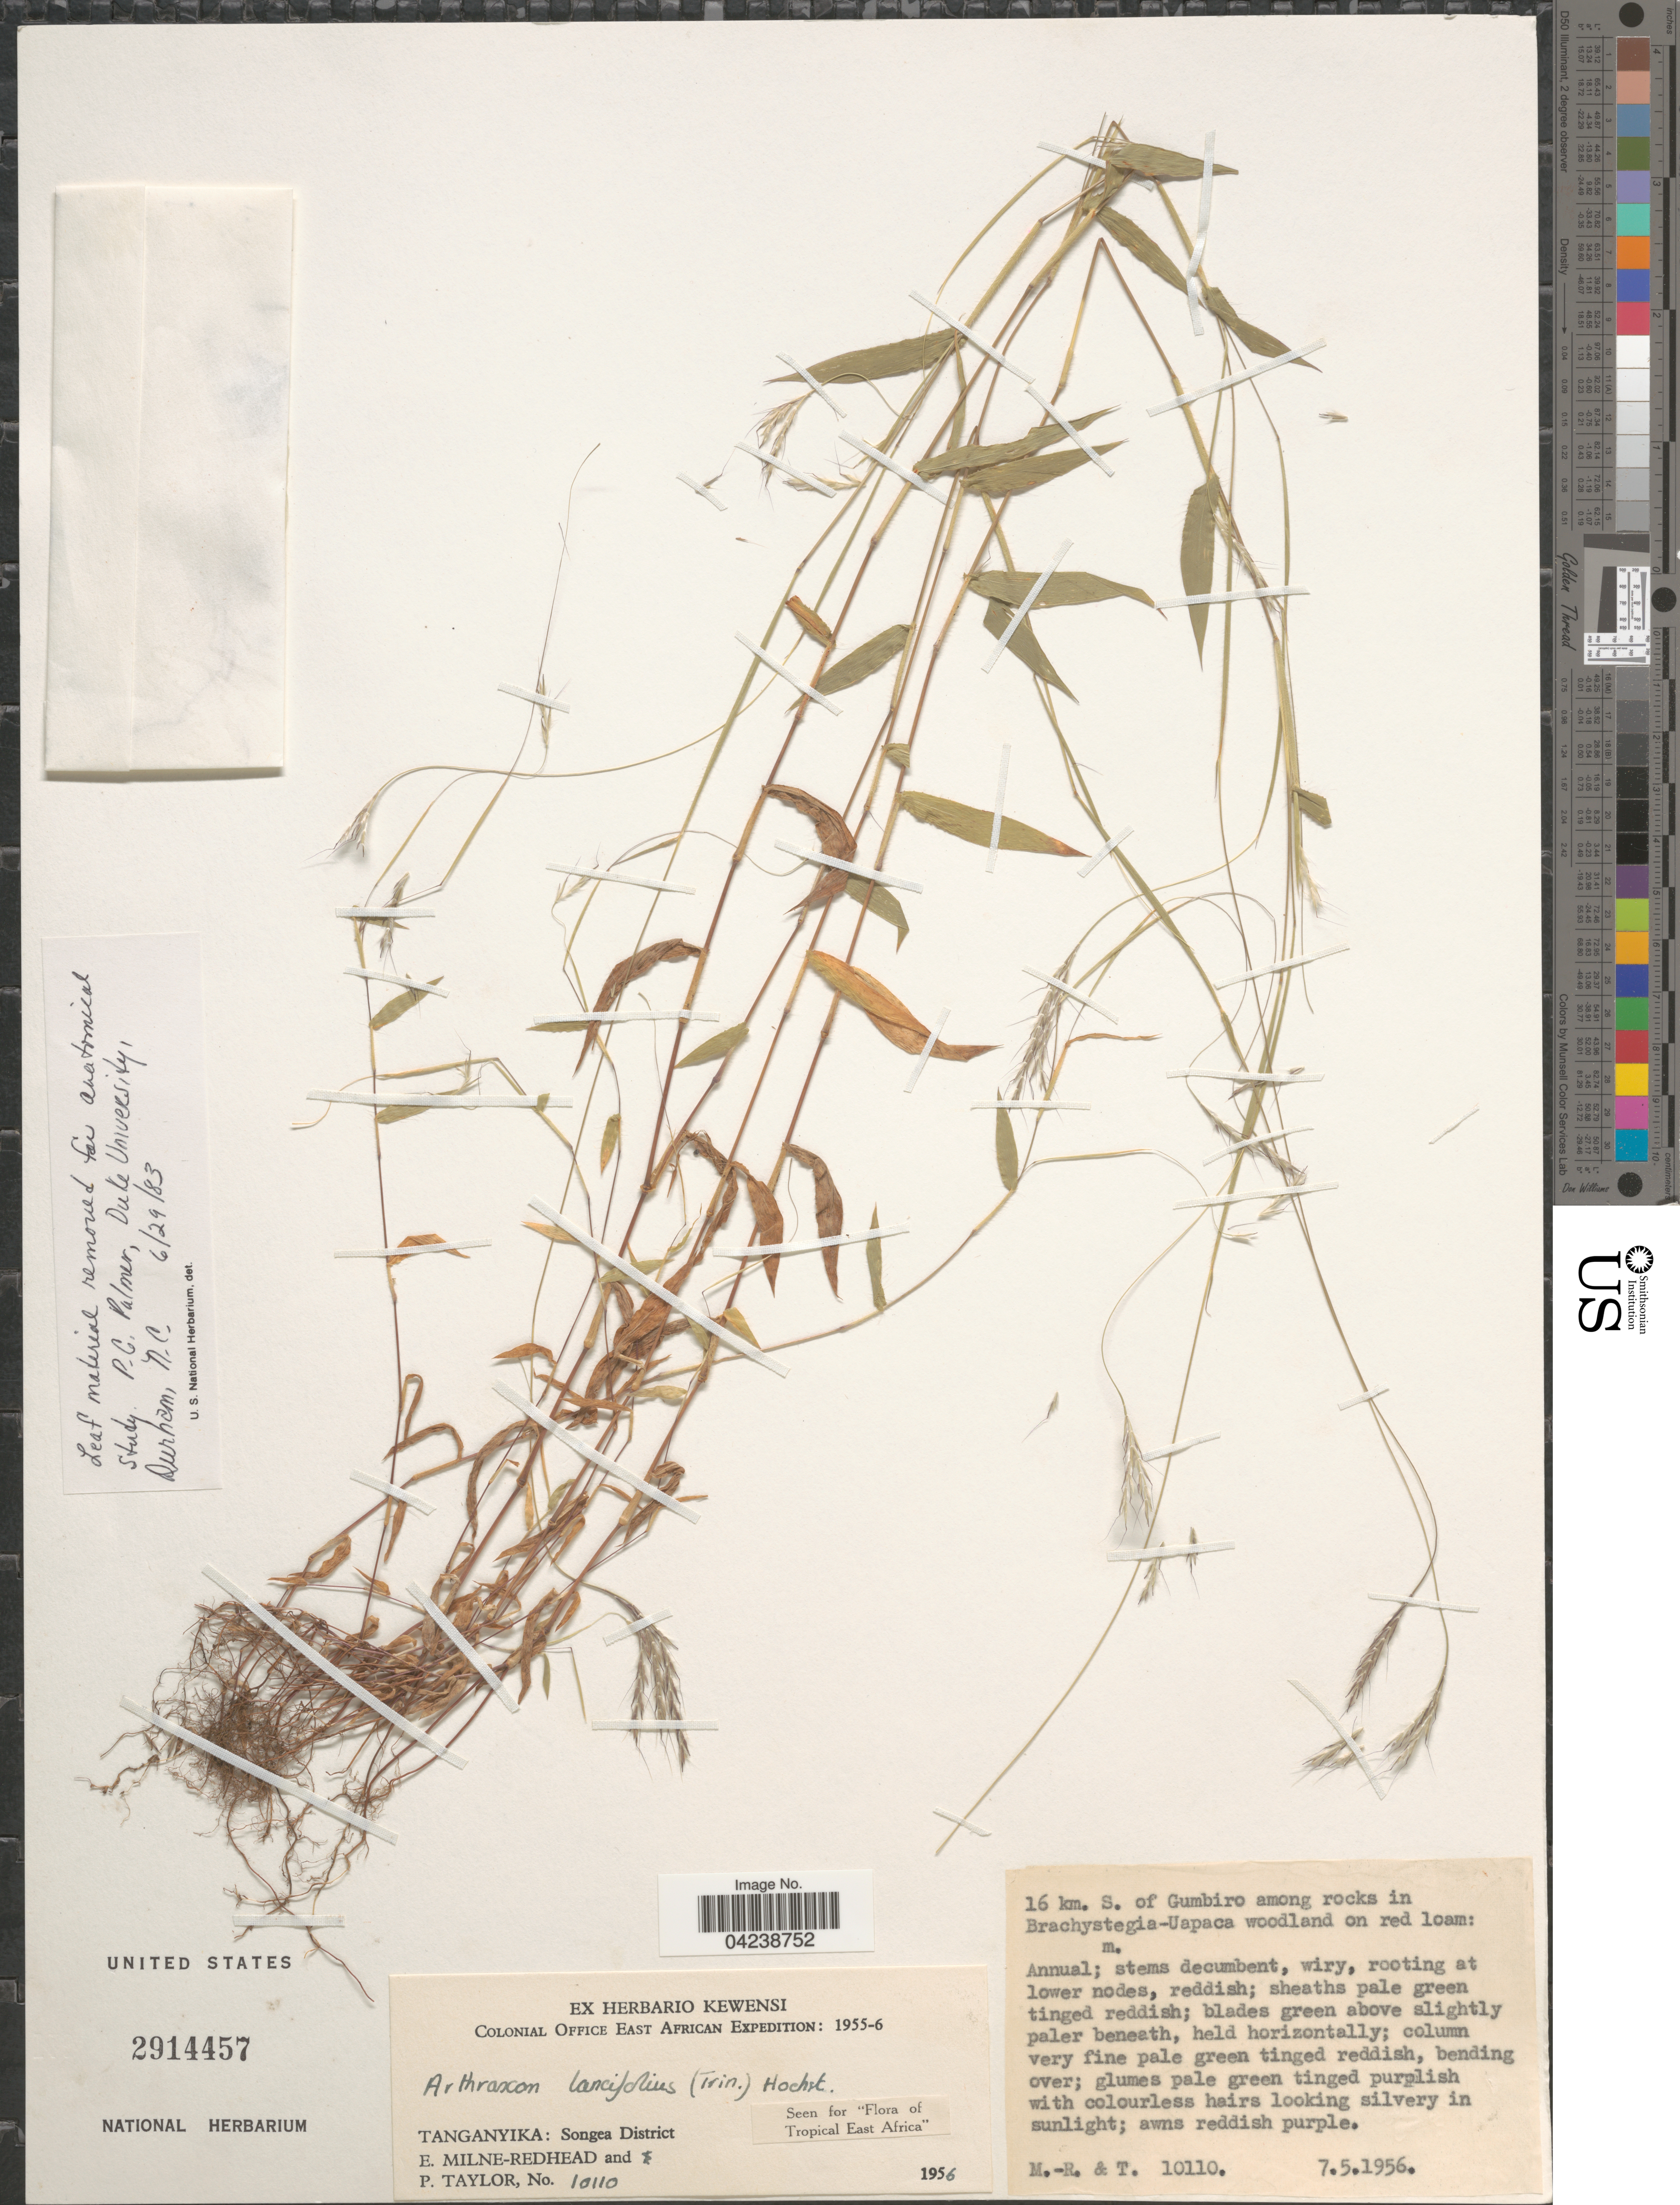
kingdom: Plantae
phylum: Tracheophyta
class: Liliopsida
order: Poales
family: Poaceae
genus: Arthraxon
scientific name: Arthraxon lancifolius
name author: (Trin.) Hochst.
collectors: E. W. Milne-Redhead & P. Taylor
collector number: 10110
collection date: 1956-05-07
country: Tanzania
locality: Colonial Office East African Expedition: 1955-6. Tanganyika: Songea District. 16 km. S. of Gumbiro among rocks.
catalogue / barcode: US 2914457